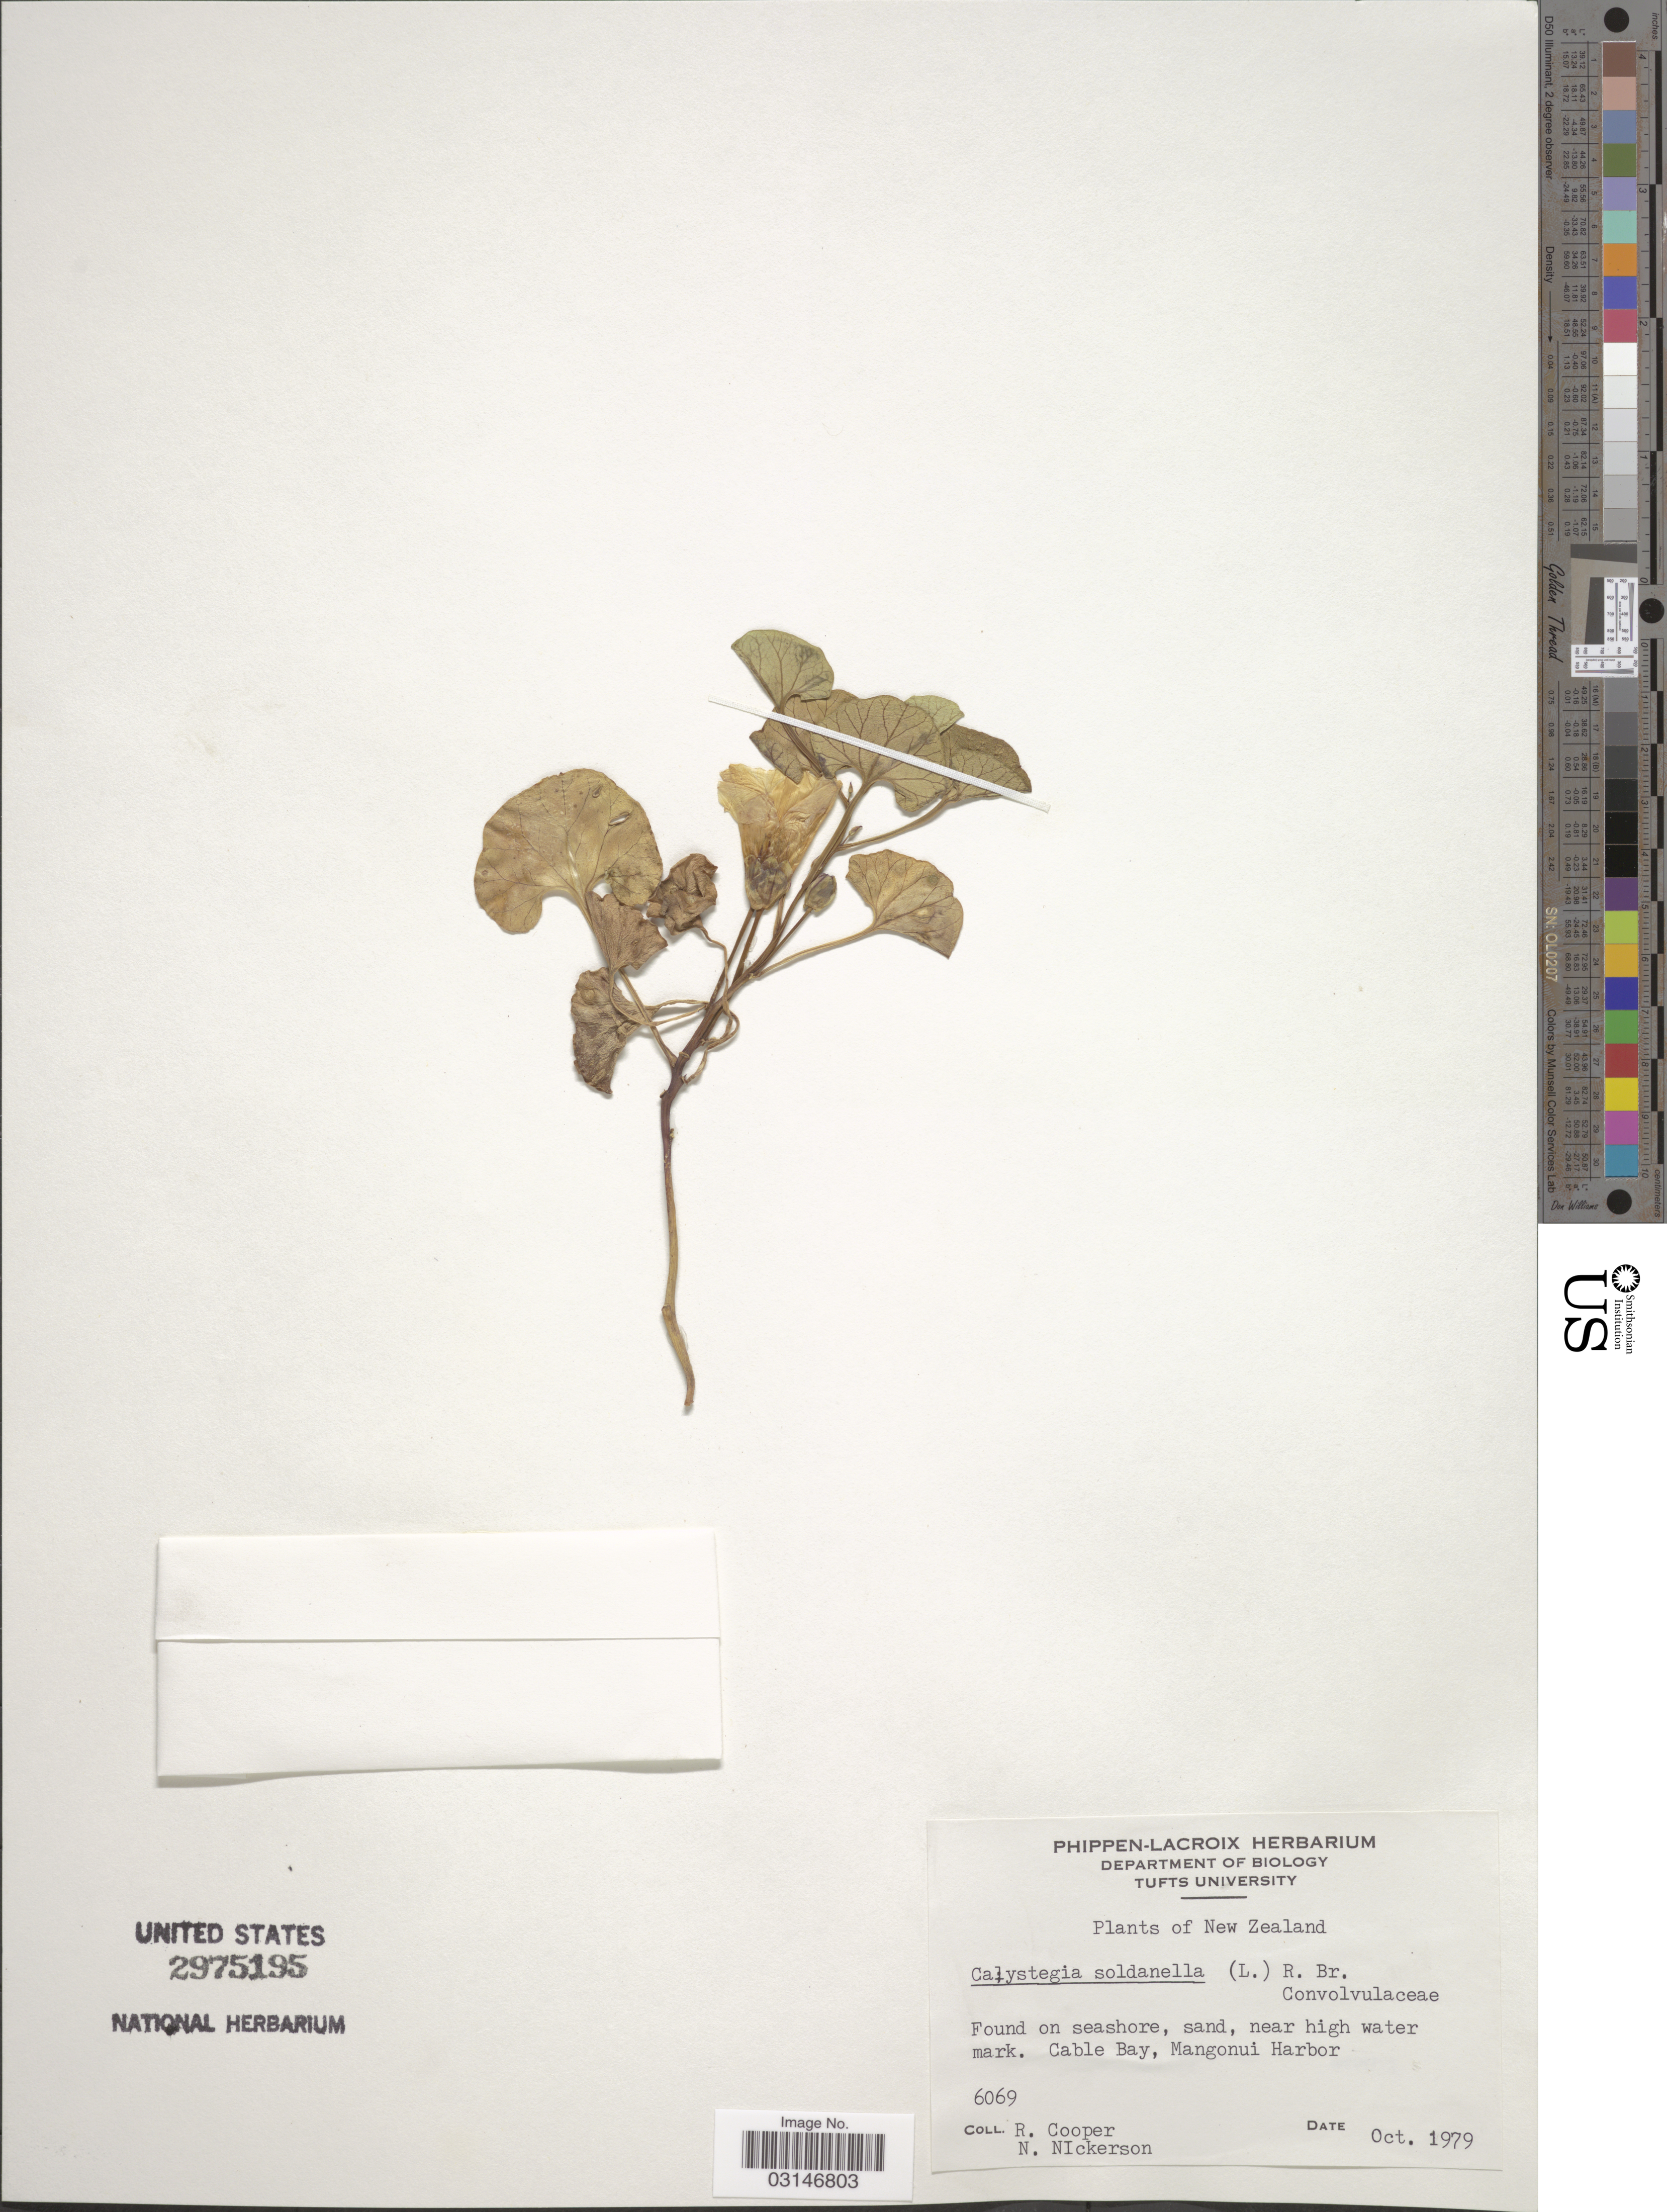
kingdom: Plantae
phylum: Tracheophyta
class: Magnoliopsida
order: Solanales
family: Convolvulaceae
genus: Calystegia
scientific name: Calystegia soldanella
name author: (L.) R. Br.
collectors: R. Cooper & N. Nickerson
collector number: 6069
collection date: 1979-10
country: New Zealand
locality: Found on seashore, sand, near high water mark. Cable Bay, Mangonui Harbor.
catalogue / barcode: US 2975195